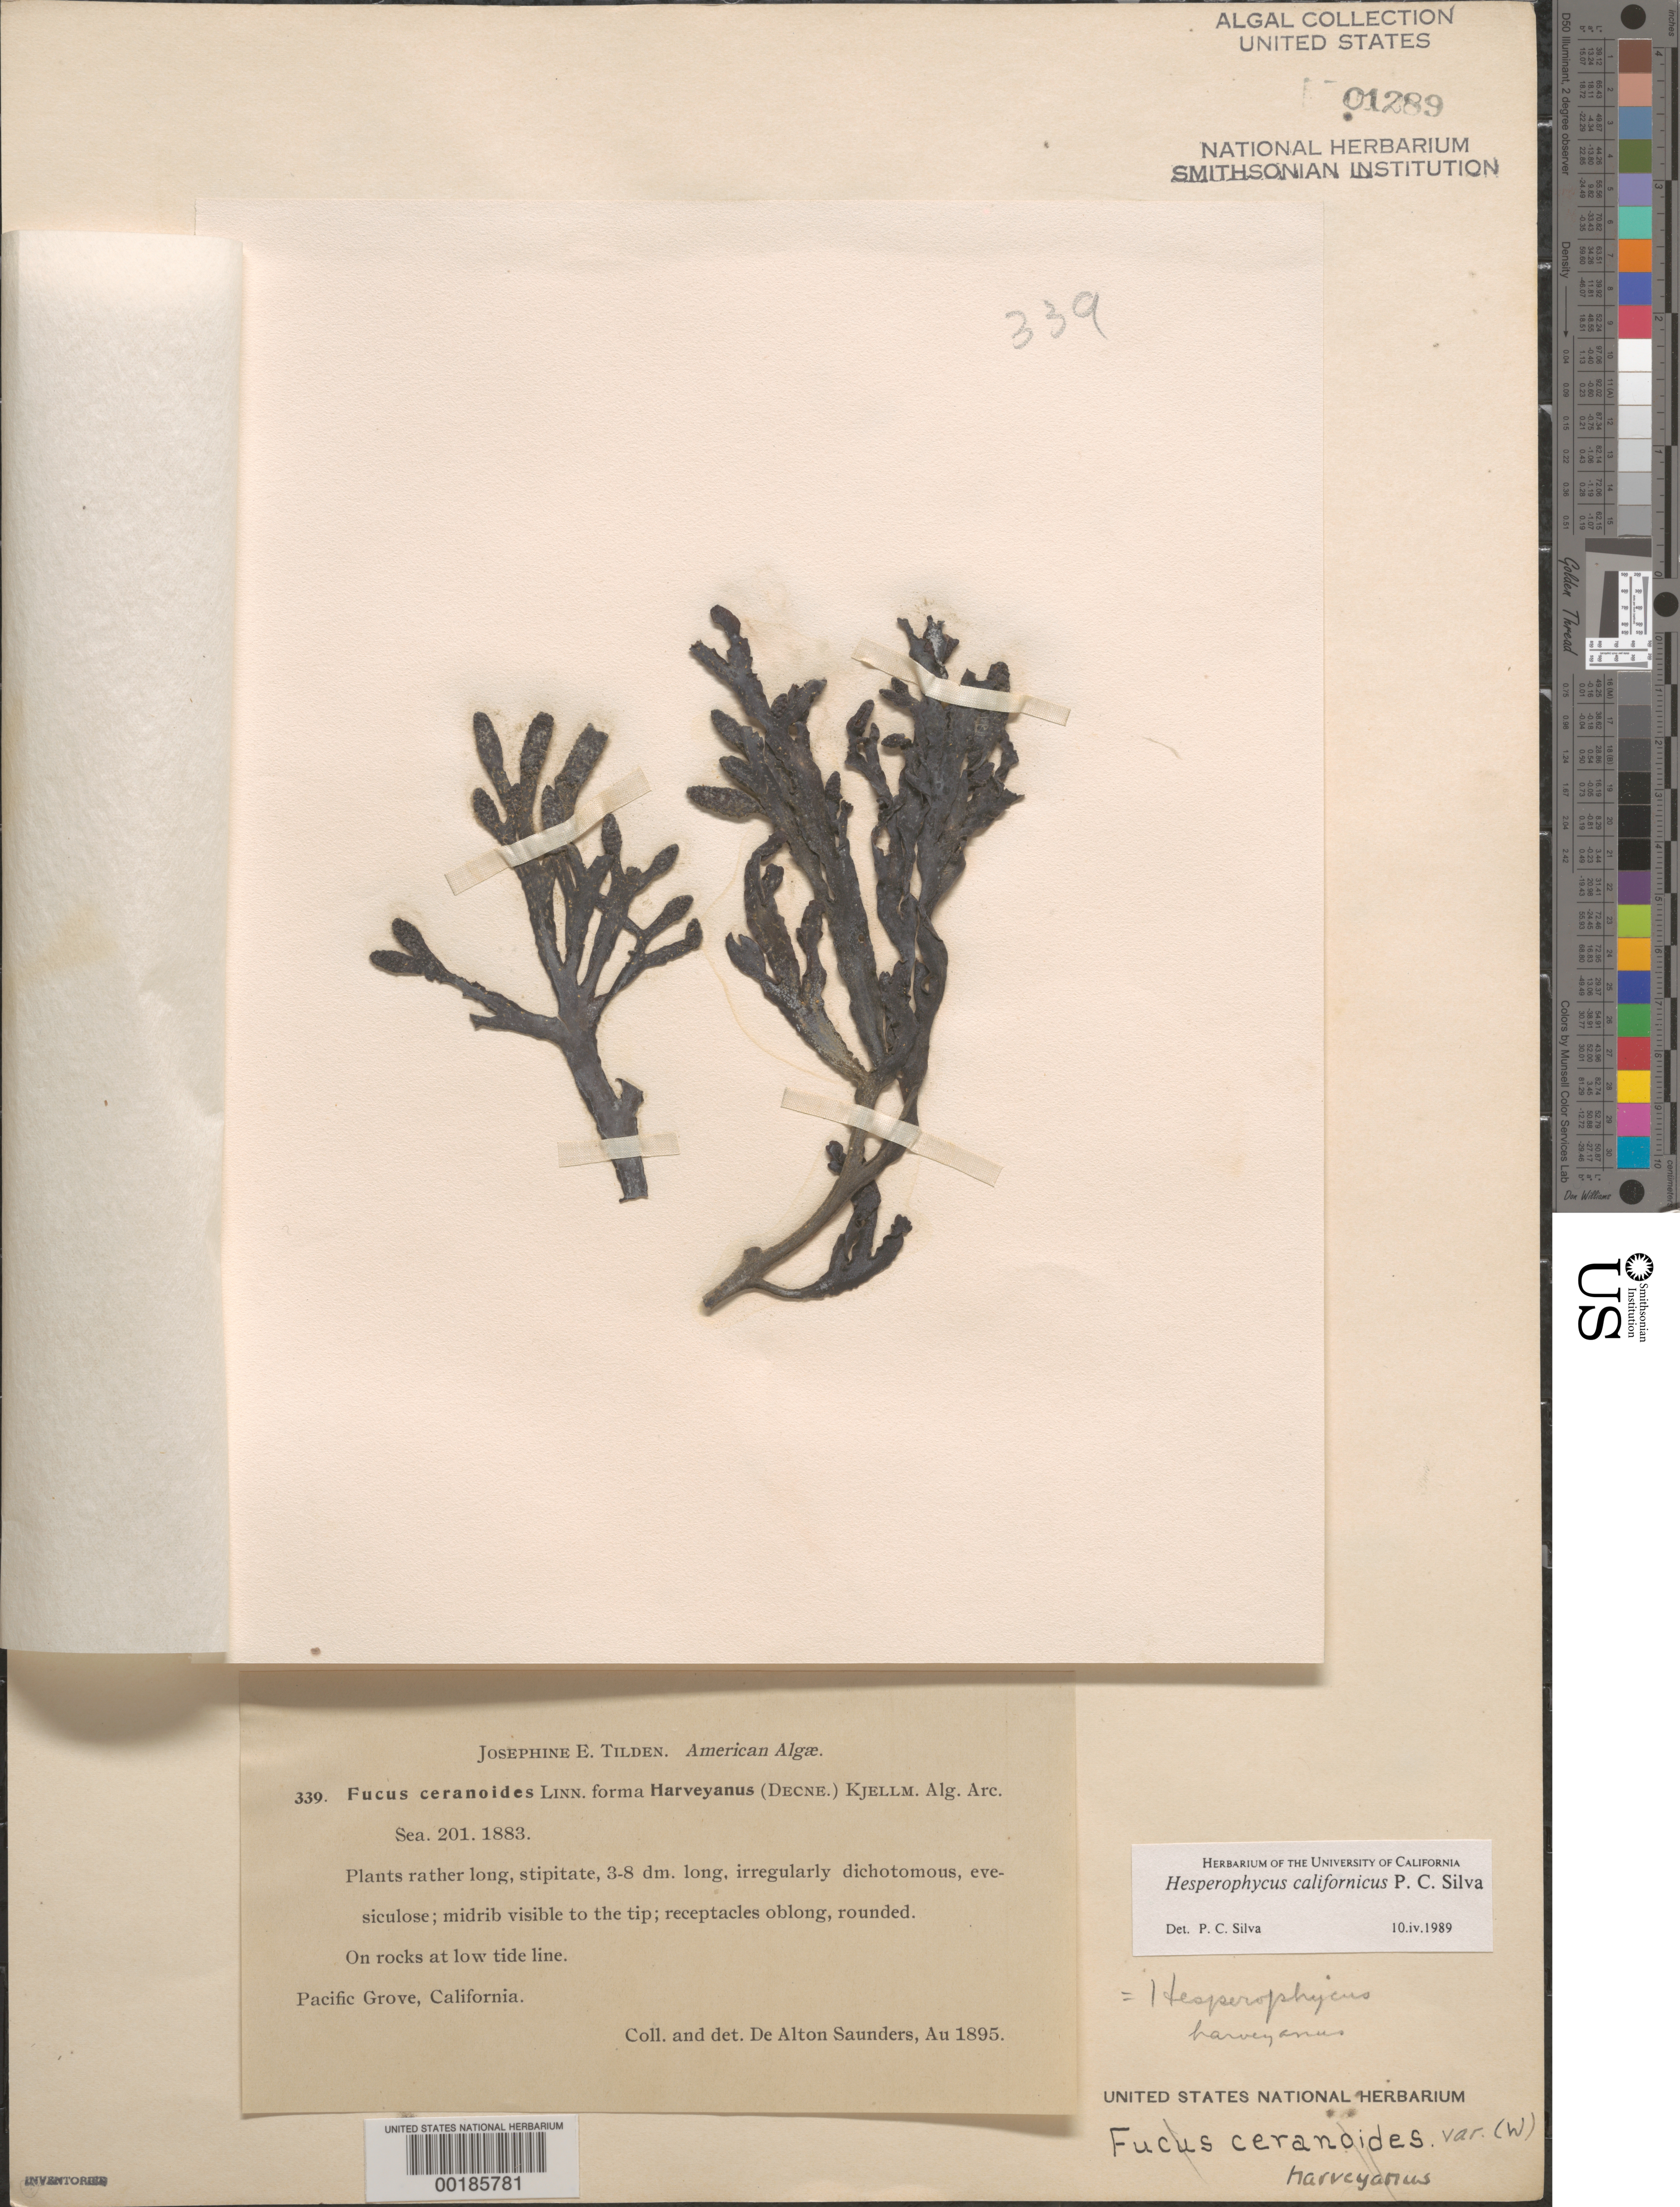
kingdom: Chromista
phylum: Ochrophyta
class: Phaeophyceae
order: Fucales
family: Fucaceae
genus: Hesperophycus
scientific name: Hesperophycus californicus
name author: P.C. Silva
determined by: Silva, P. C.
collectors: D. Saunders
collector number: JET 339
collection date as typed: Aug 1895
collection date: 1895-08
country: United States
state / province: California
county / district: Monterey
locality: Pacific Grove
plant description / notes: Tilden, American Algae, as Fucus ceranoides f. harveyanus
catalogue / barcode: US 1289